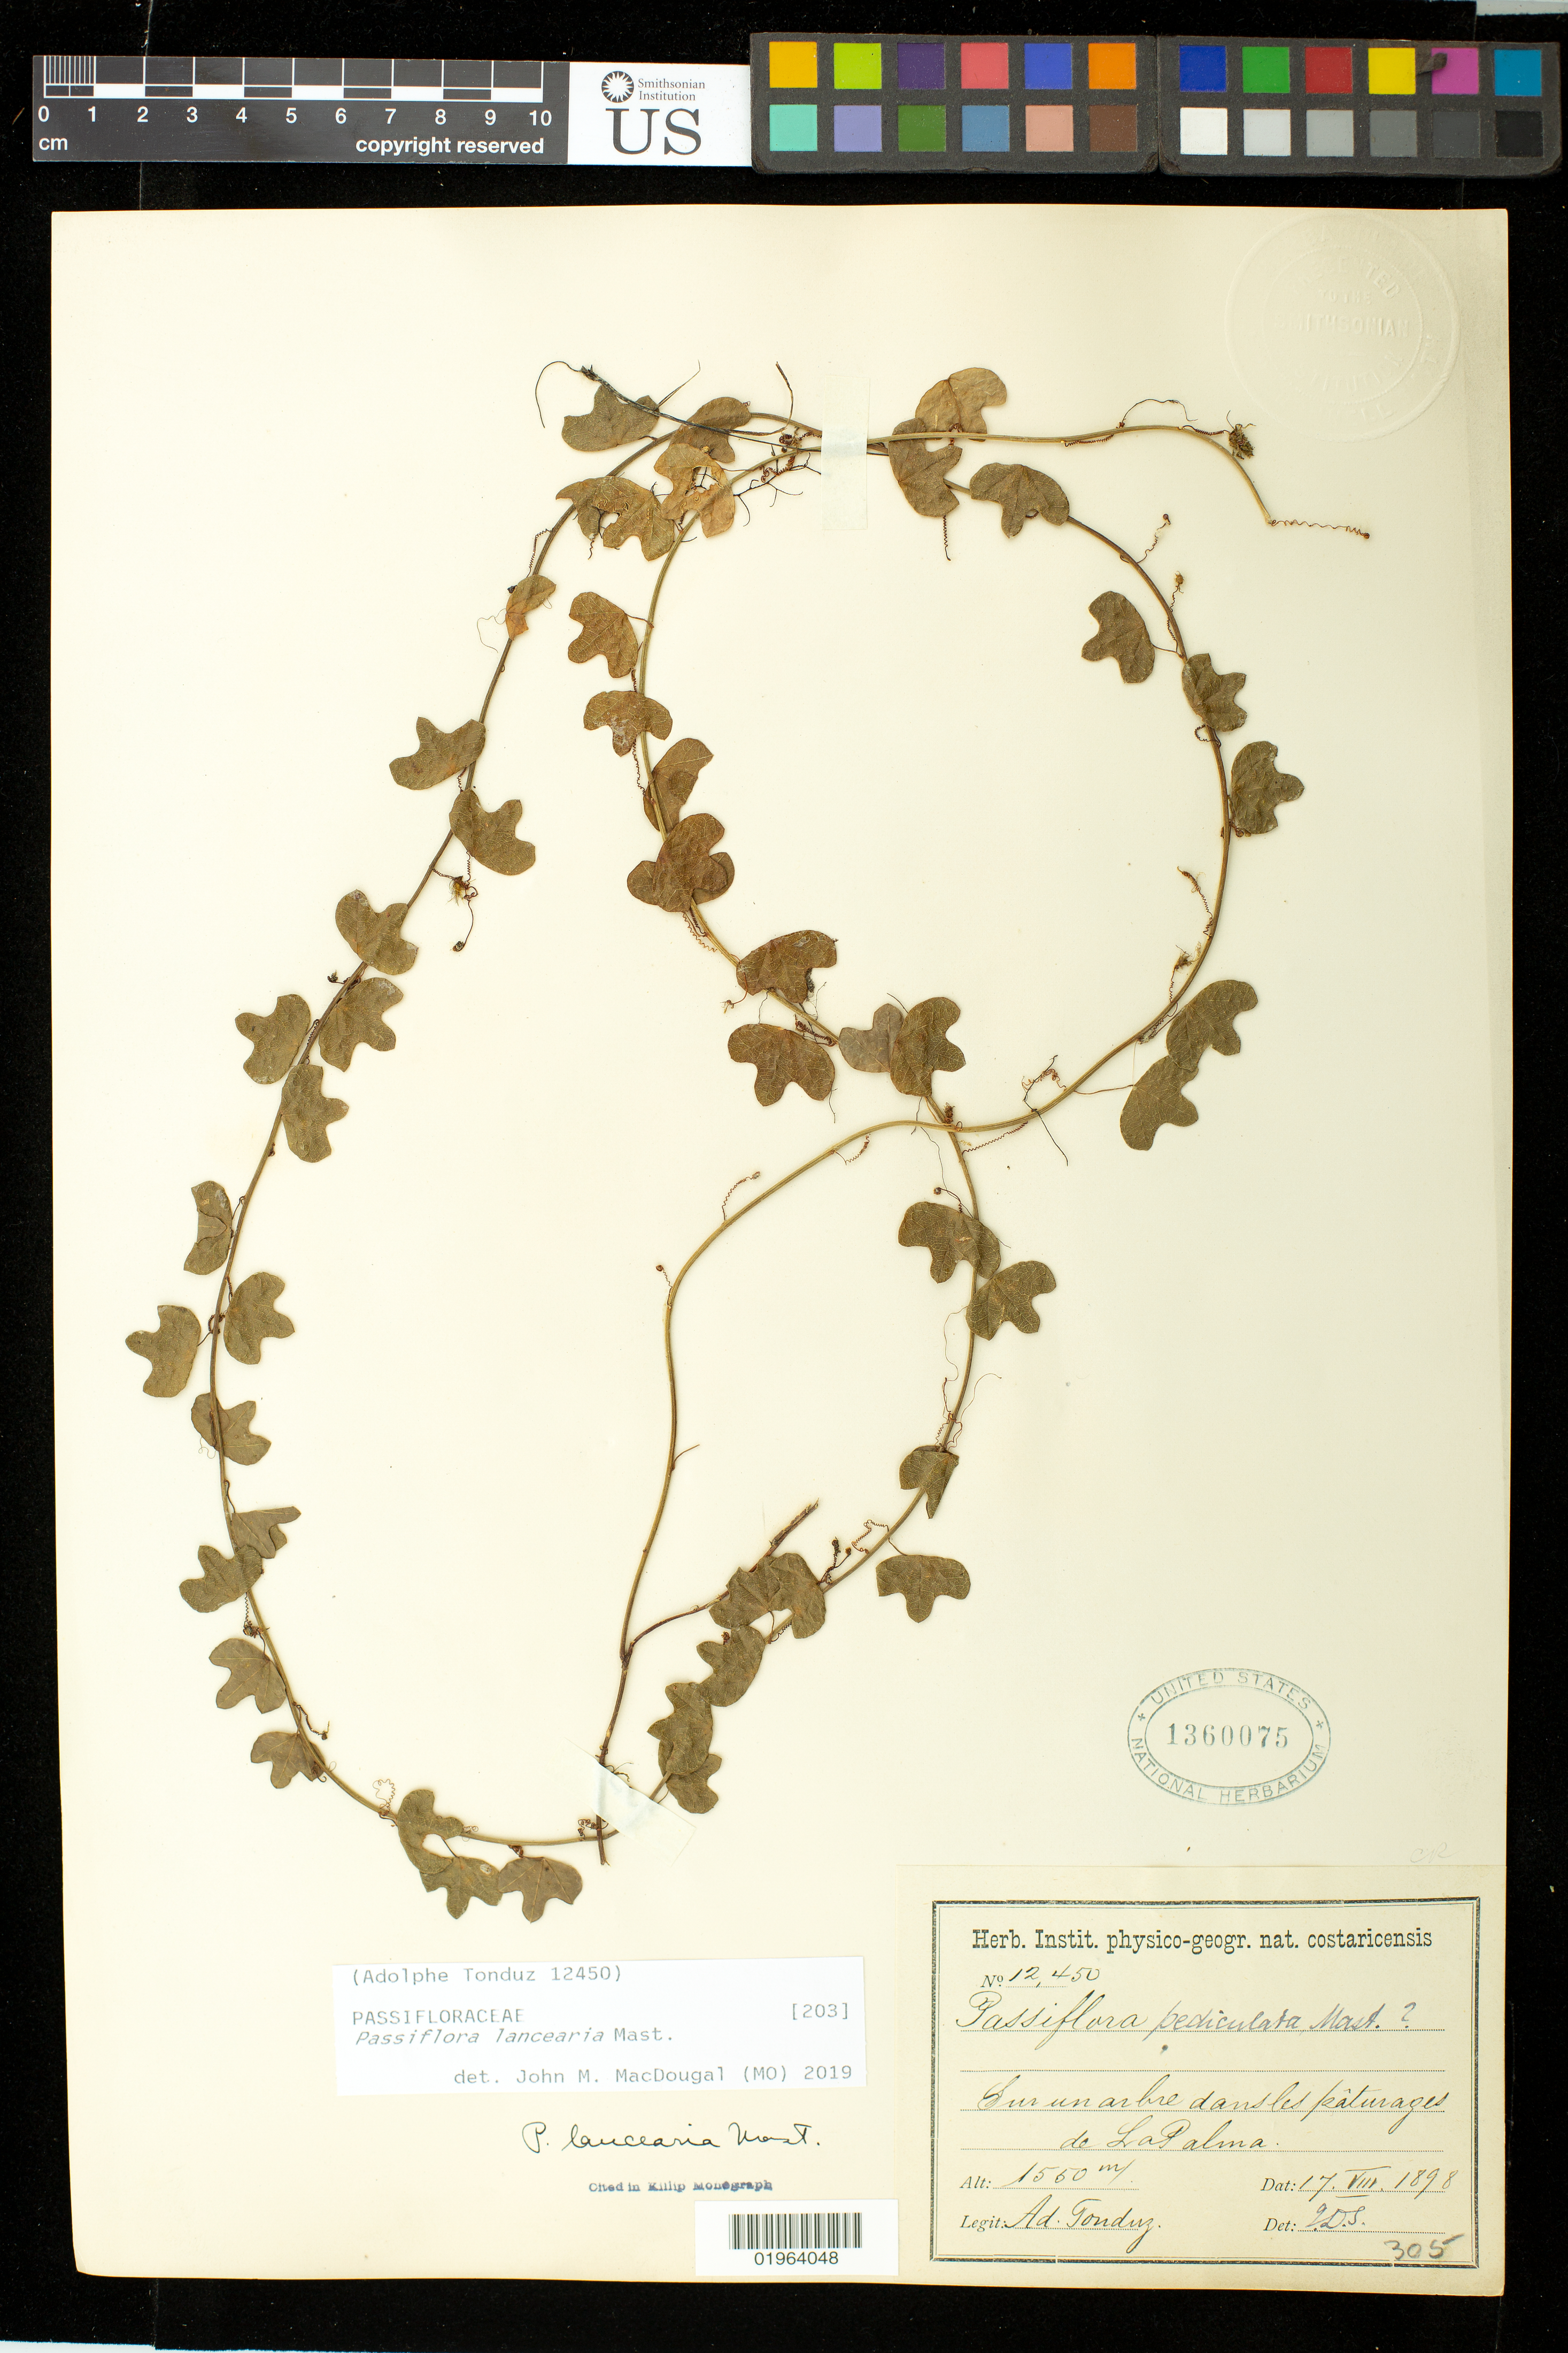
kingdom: Plantae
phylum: Tracheophyta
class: Magnoliopsida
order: Malpighiales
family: Passifloraceae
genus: Passiflora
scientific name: Passiflora lancearia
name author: Mast.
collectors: A. Tonduz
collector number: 12450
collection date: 1898-03-17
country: Costa Rica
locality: Forêts de la Palma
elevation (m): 1500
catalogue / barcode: US 1360075